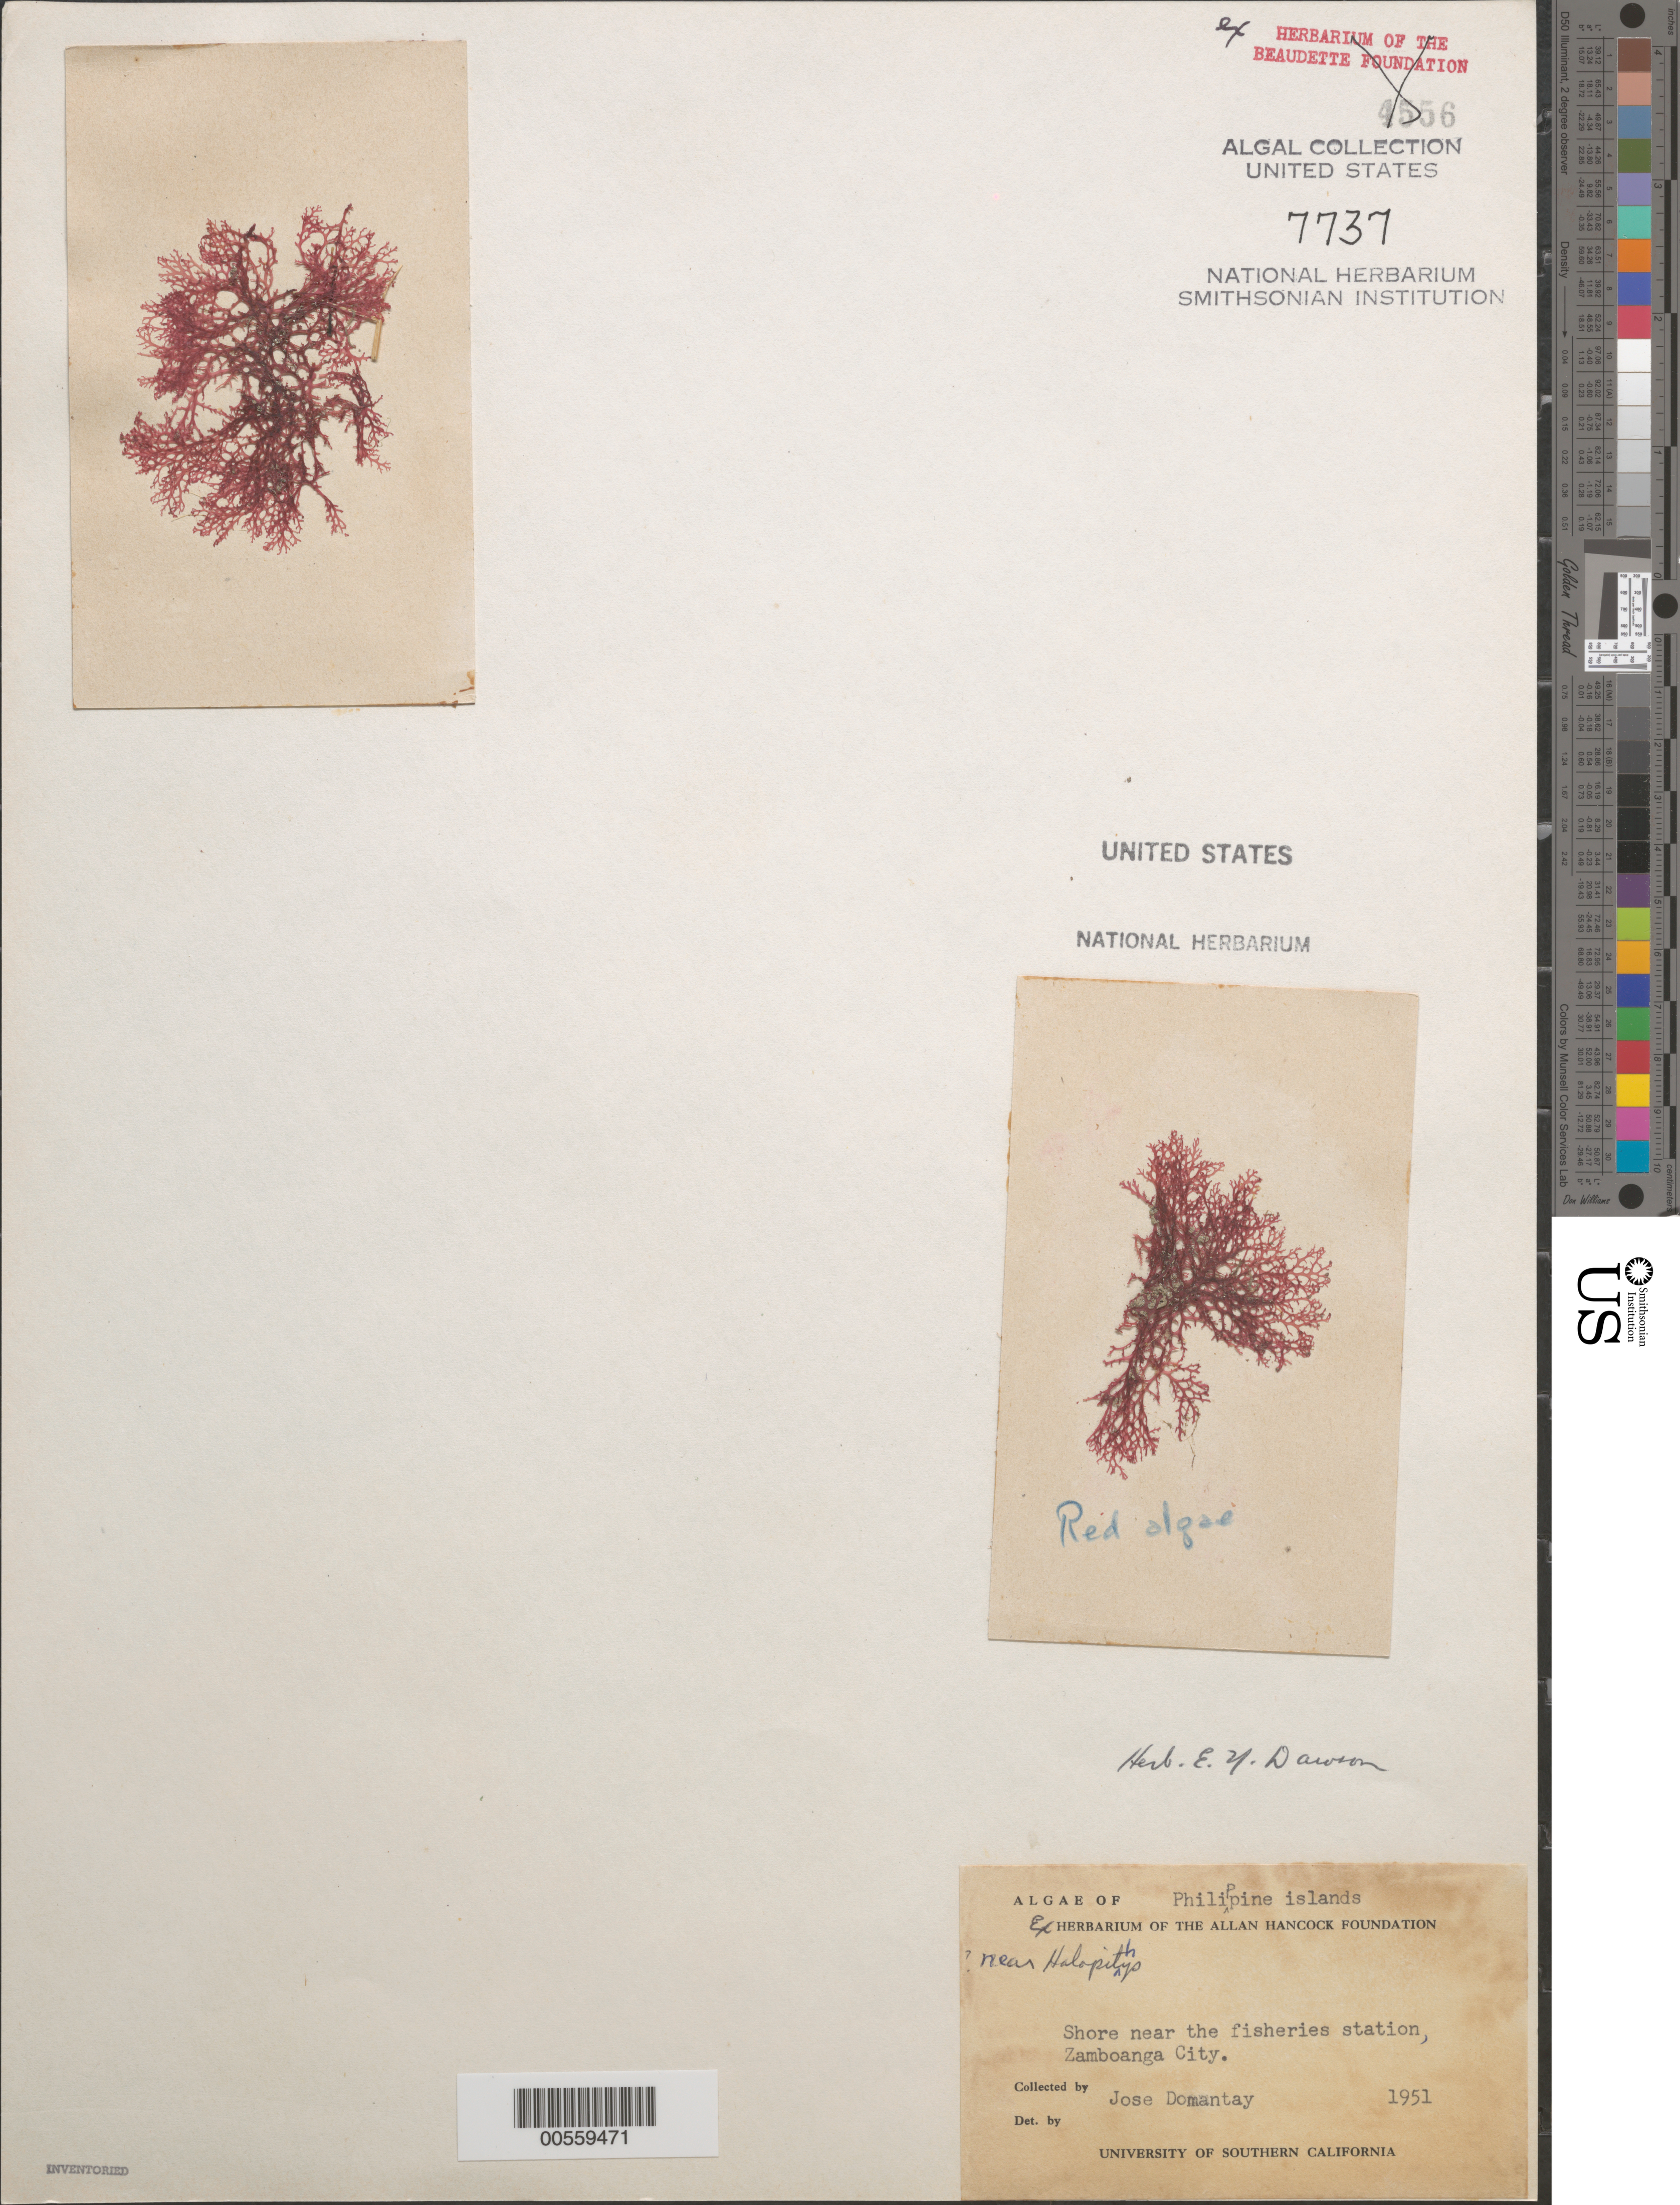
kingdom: Plantae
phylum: Rhodophyta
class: Florideophyceae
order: Ceramiales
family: Rhodomelaceae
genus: Halopithys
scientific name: Halopithys sp.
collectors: J. Domantay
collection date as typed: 1951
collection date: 1951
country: Philippines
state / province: Zamboanga Peninsula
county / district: Zamboanga del Sur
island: Mindanao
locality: City of Zamboanga near fisheries station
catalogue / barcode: US 7737